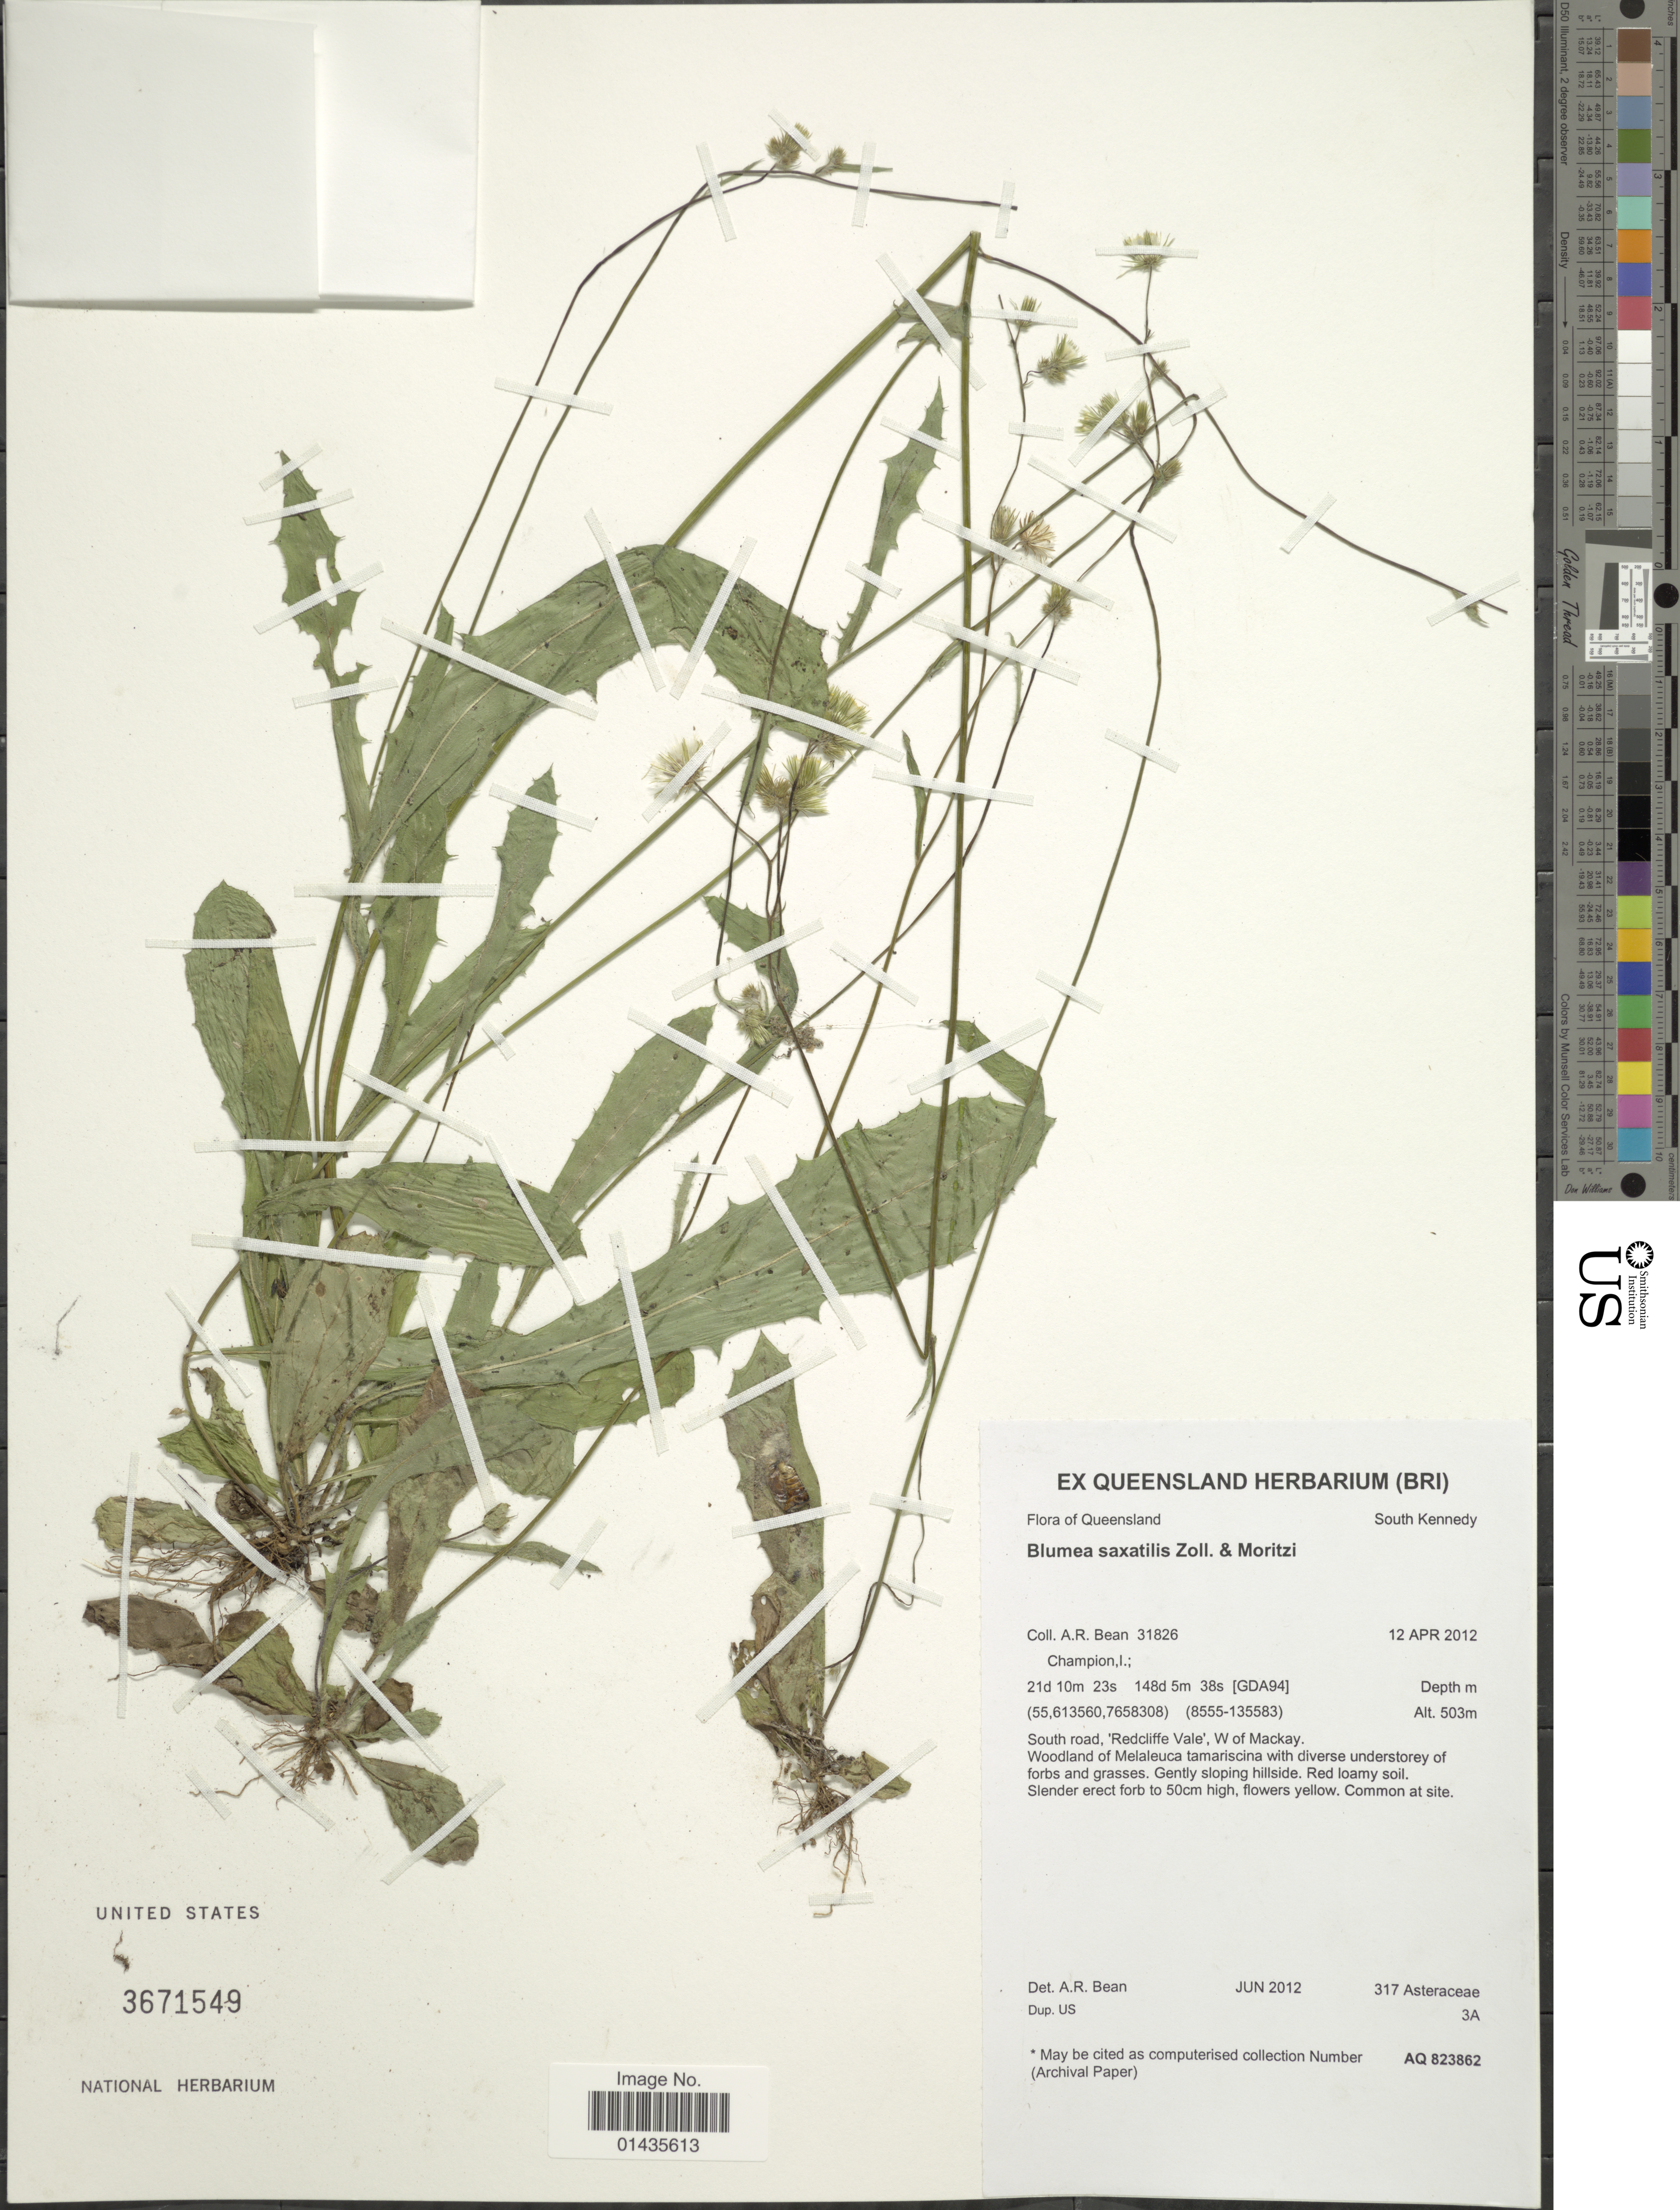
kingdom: Plantae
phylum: Tracheophyta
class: Magnoliopsida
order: Asterales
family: Asteraceae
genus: Blumea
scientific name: Blumea saxatilis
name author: Zoll. & Moritzi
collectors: A. R. Bean & I. Champion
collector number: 31826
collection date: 2012-04-12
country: Australia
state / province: Queensland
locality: South Kennedy, South road, Redcliffe Vale W of Mackay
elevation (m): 503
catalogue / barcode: US 3671549